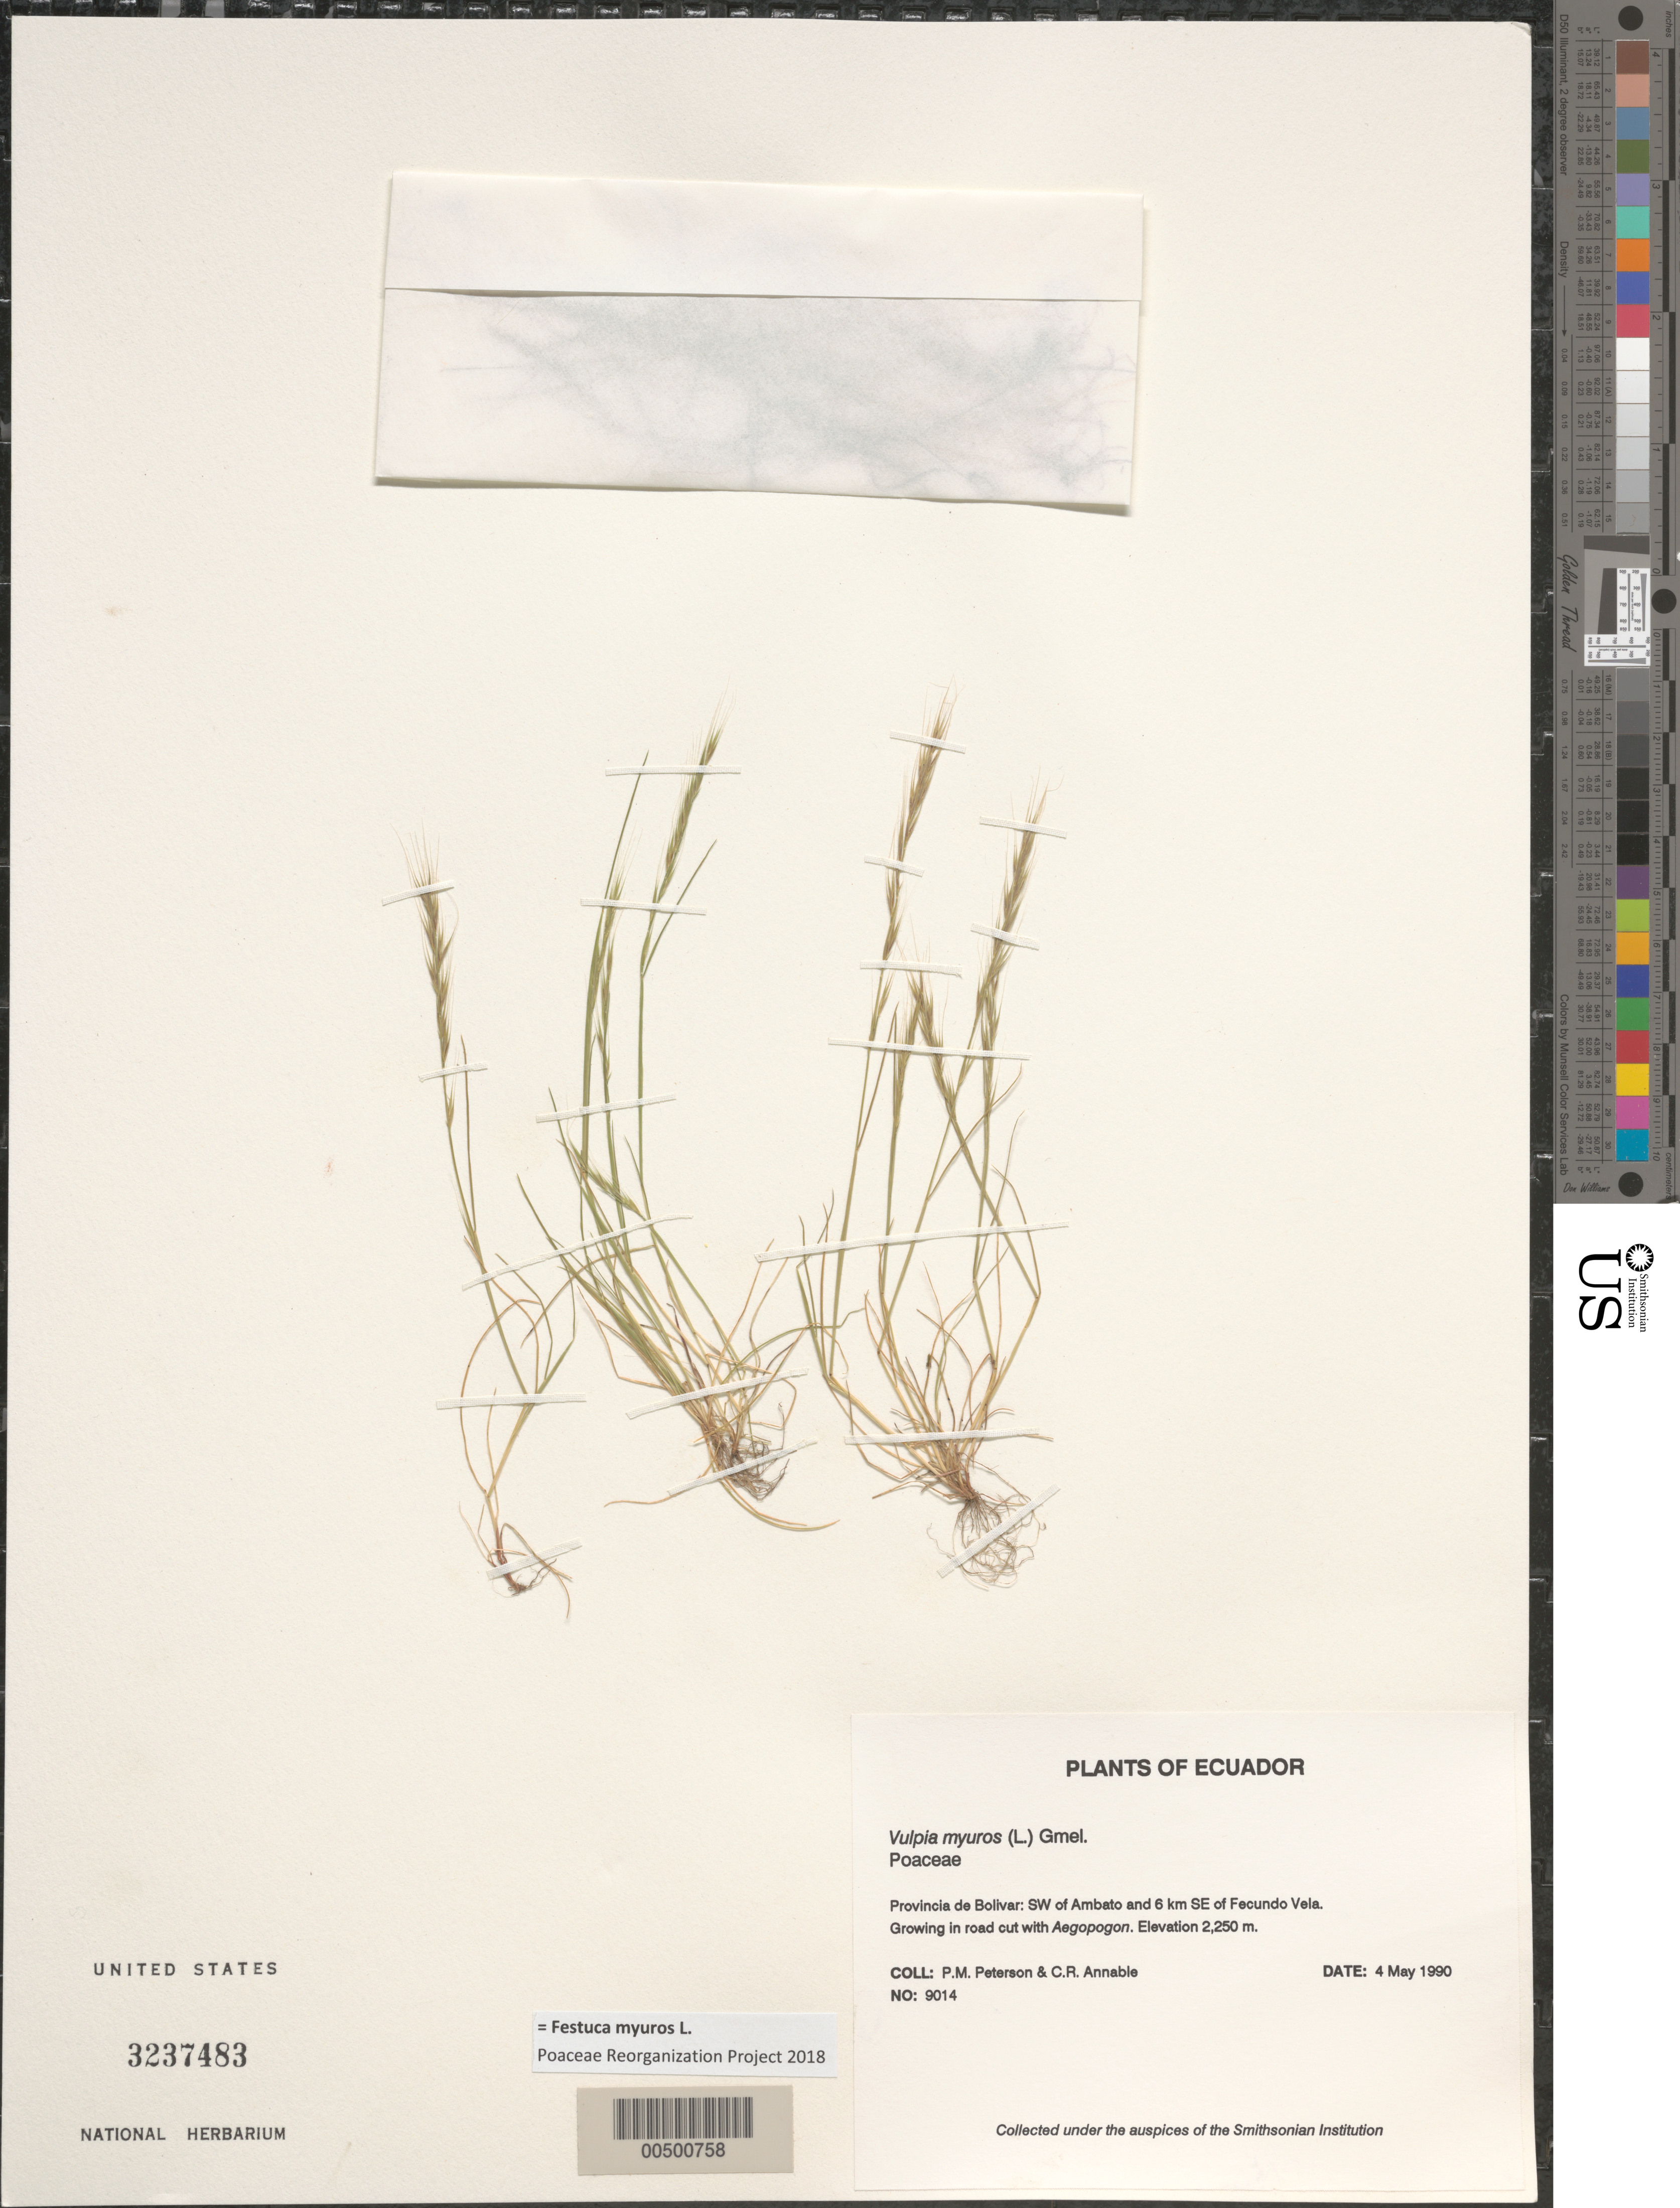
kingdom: Plantae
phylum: Tracheophyta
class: Liliopsida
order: Poales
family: Poaceae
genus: Festuca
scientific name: Festuca myuros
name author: L.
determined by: Poaceae Reorganization Project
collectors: P. M. Peterson & C. R. Annable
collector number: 09014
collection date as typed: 04 May 1990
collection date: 1990-05-04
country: Ecuador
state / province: Bolívar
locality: SW of Ambato and 6 km SE of Fecundo Vela.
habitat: Growing in road cut with Aegopogon.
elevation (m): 2250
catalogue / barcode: US 3237483